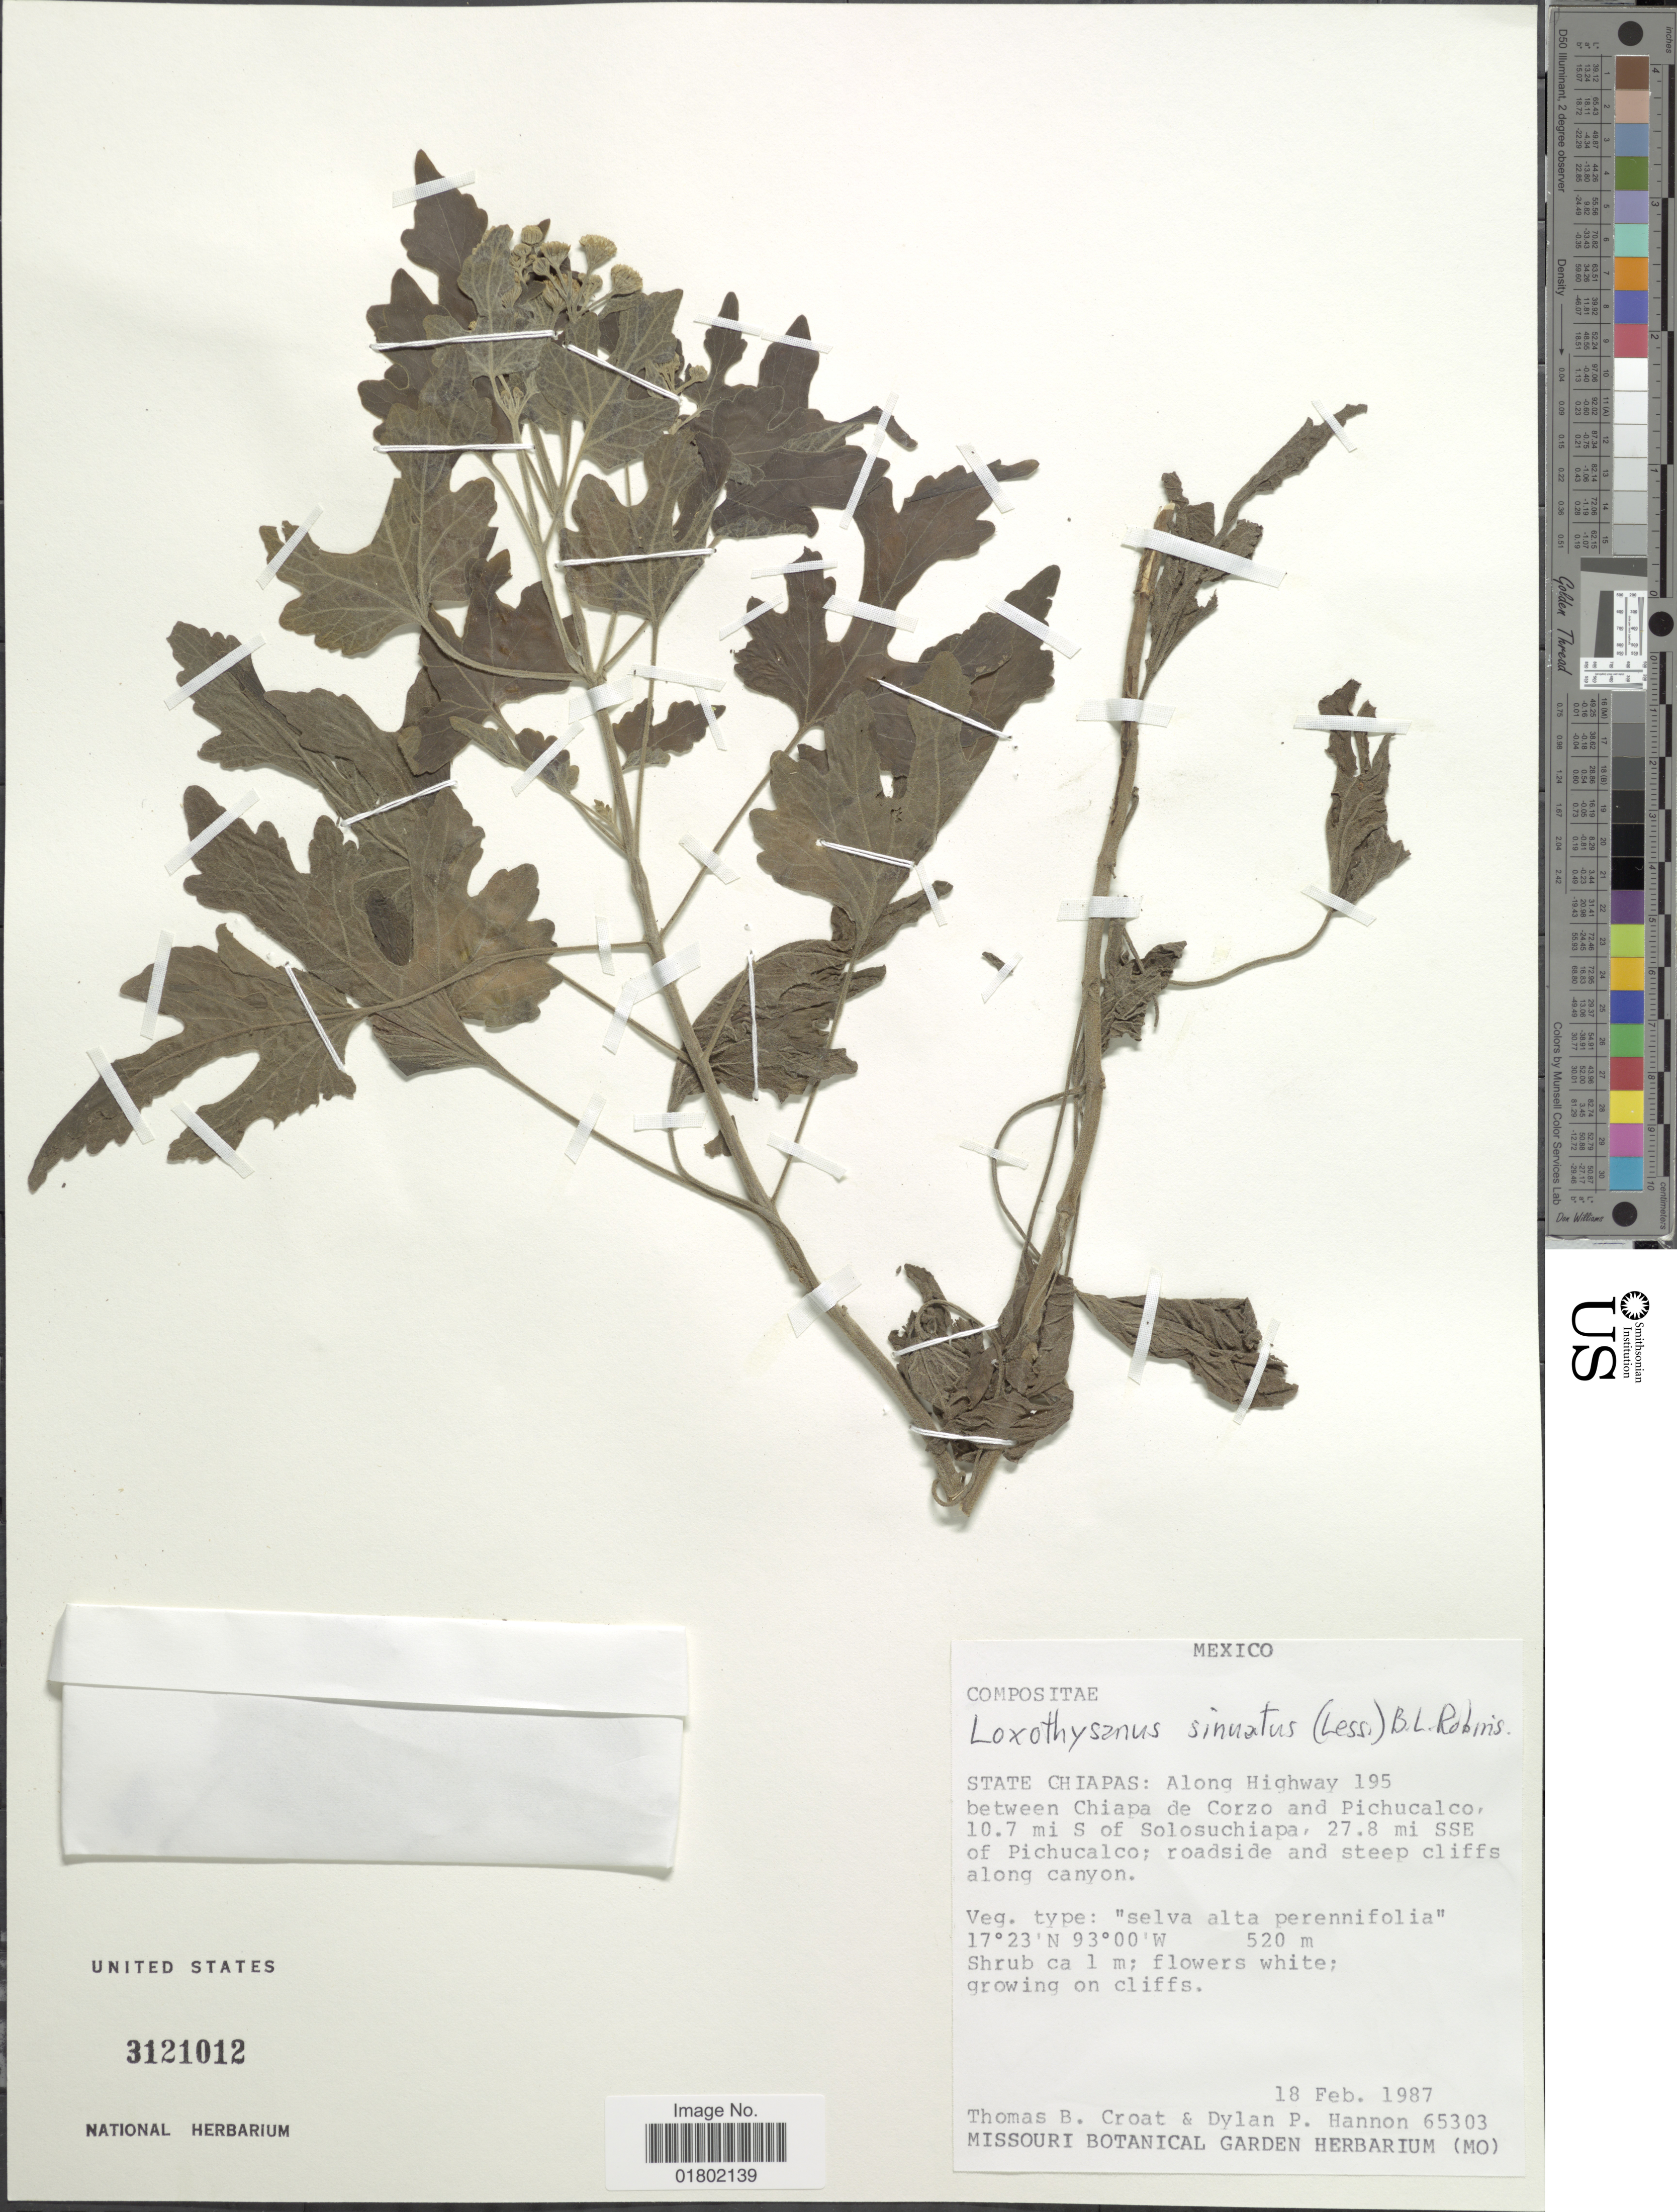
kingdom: Plantae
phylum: Tracheophyta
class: Magnoliopsida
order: Asterales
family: Asteraceae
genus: Loxothysanus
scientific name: Loxothysanus sinuatus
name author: (Less.) B.L. Rob.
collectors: T. B. Croat & D. Hannon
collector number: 65303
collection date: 1987-02-18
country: Mexico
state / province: Chiapas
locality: Along Highway 195 between Chiapa de Corzo and Pichucalco, 10.7 mi S of Solusuchiapa, 27.8 mi SSE of Pichucalco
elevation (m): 520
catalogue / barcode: US 3121012